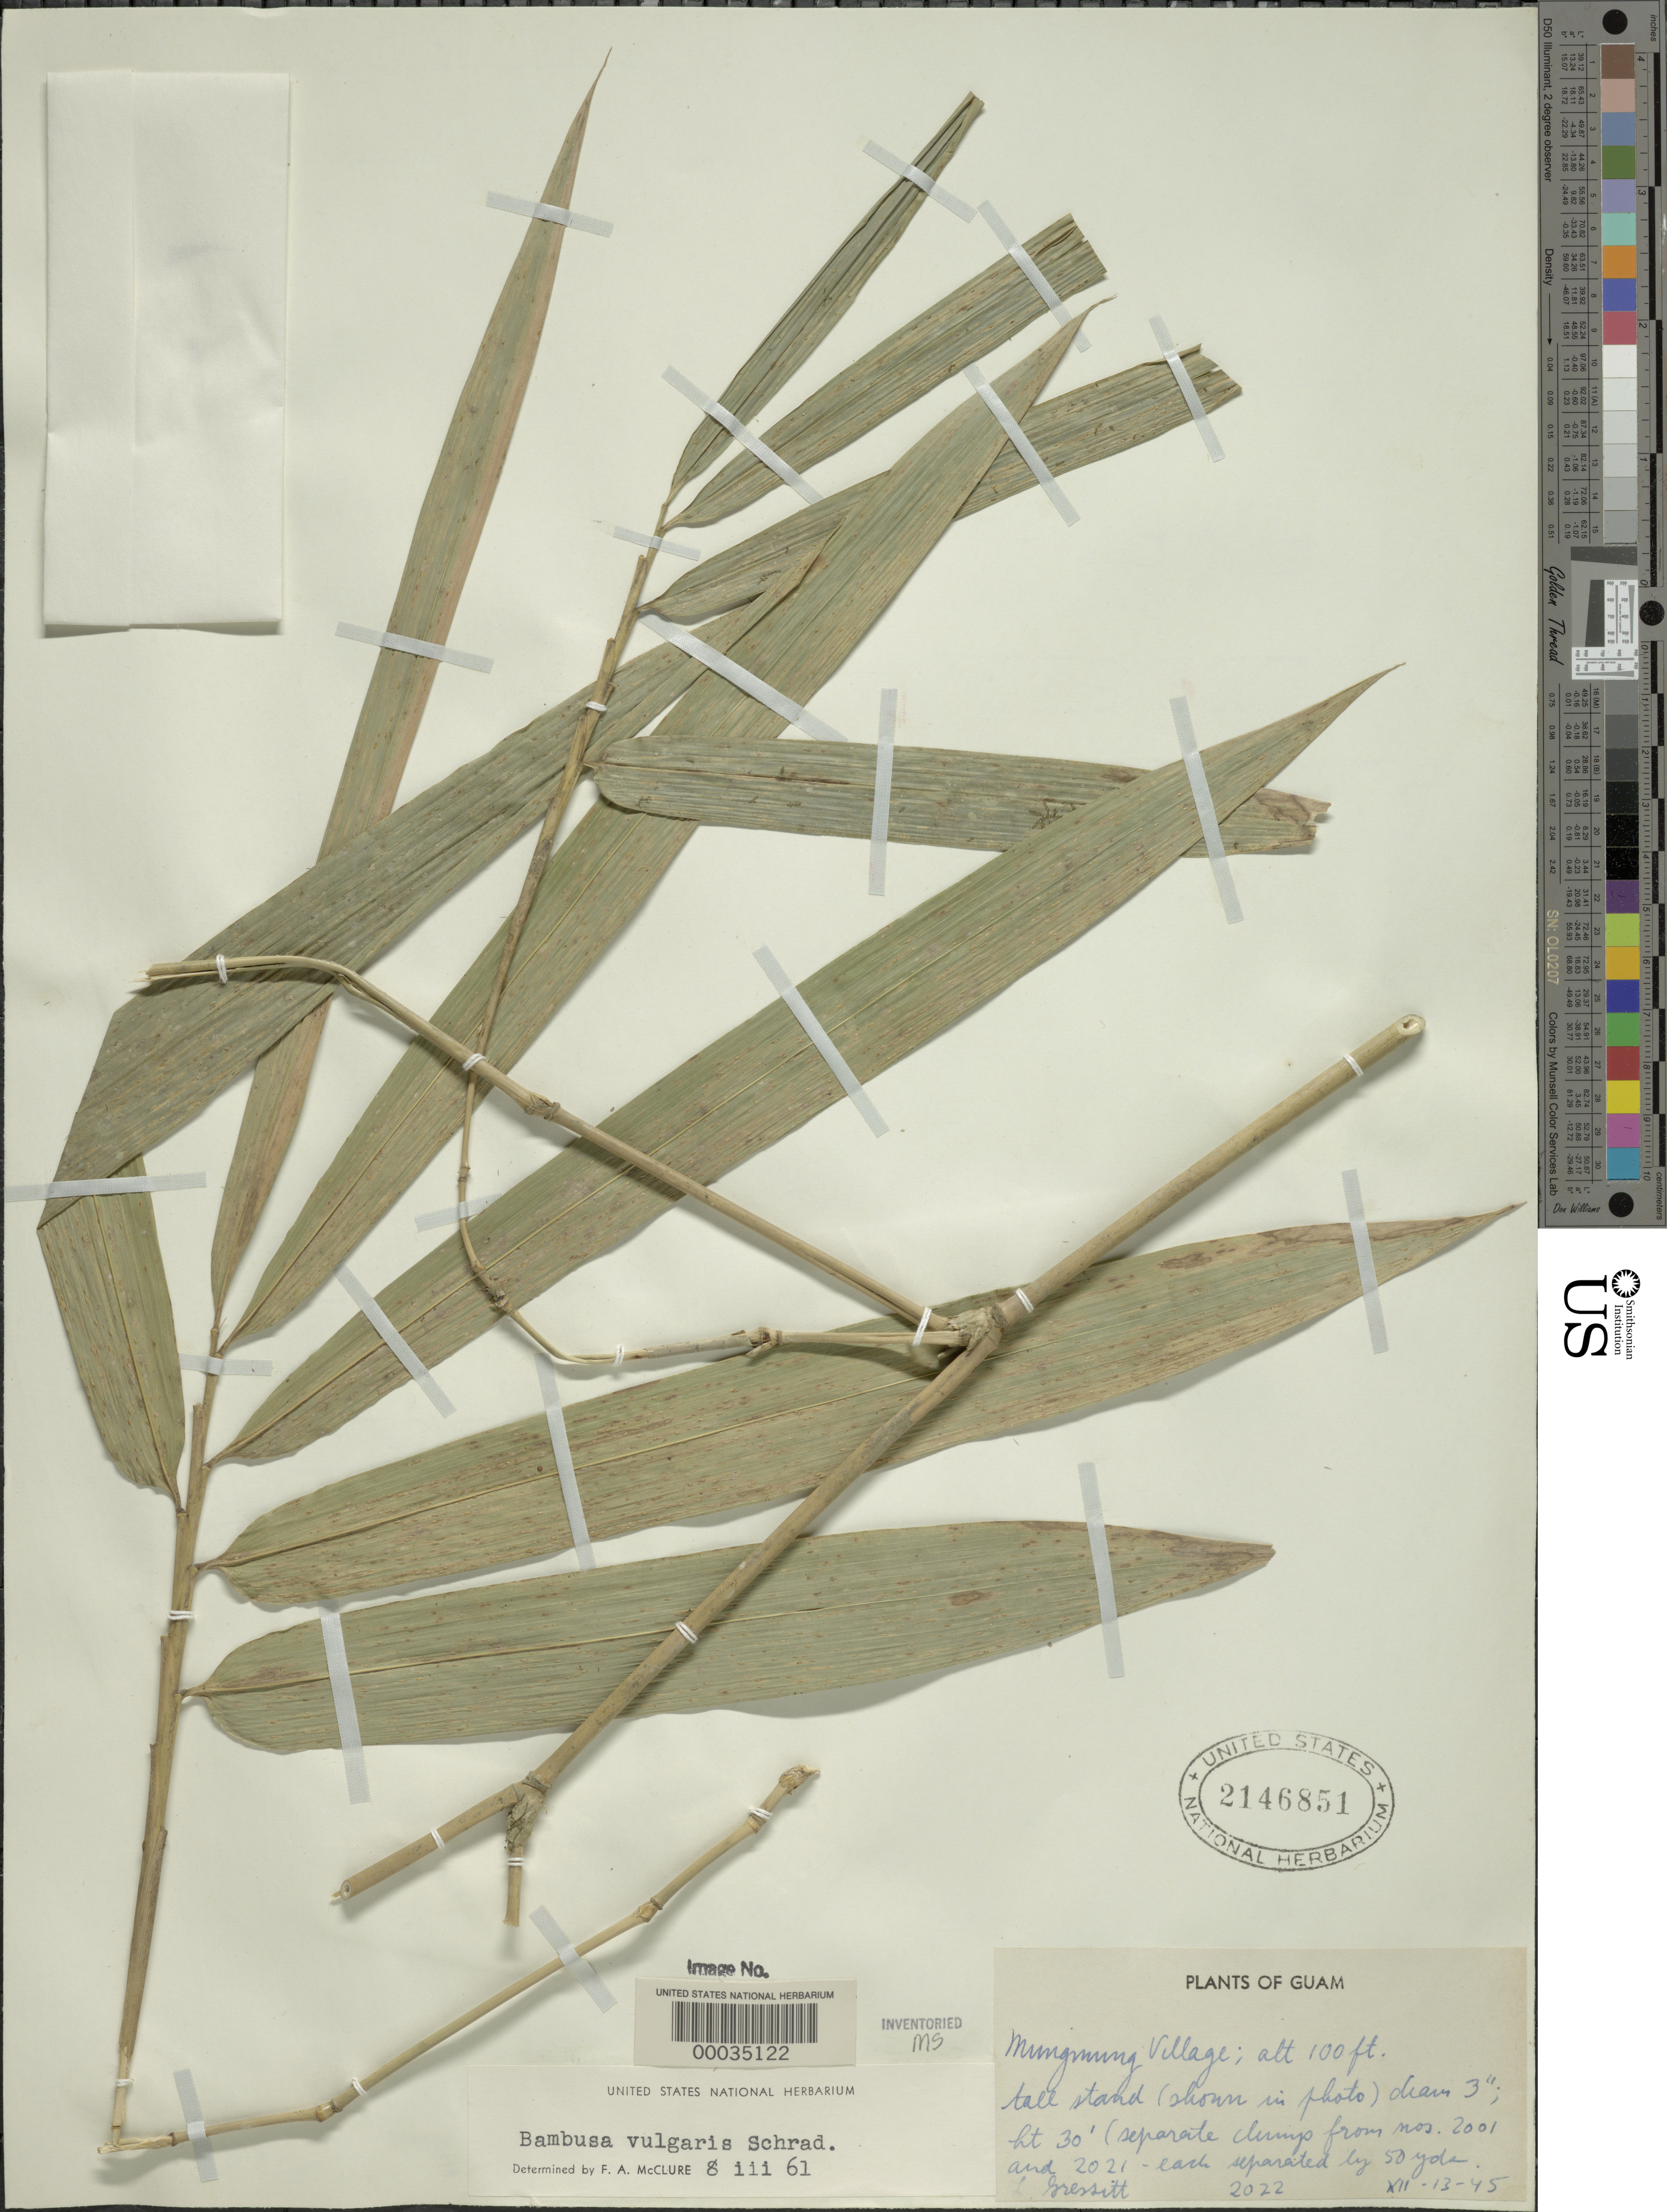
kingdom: Plantae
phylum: Tracheophyta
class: Liliopsida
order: Poales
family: Poaceae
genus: Bambusa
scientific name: Bambusa vulgaris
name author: Schrad. ex J.C. Wendl.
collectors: L. Gressitt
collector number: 2022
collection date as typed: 13 Dec 1945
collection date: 1945-12-13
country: Guam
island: Guam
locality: Mungmung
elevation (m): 30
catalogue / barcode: US 2146851